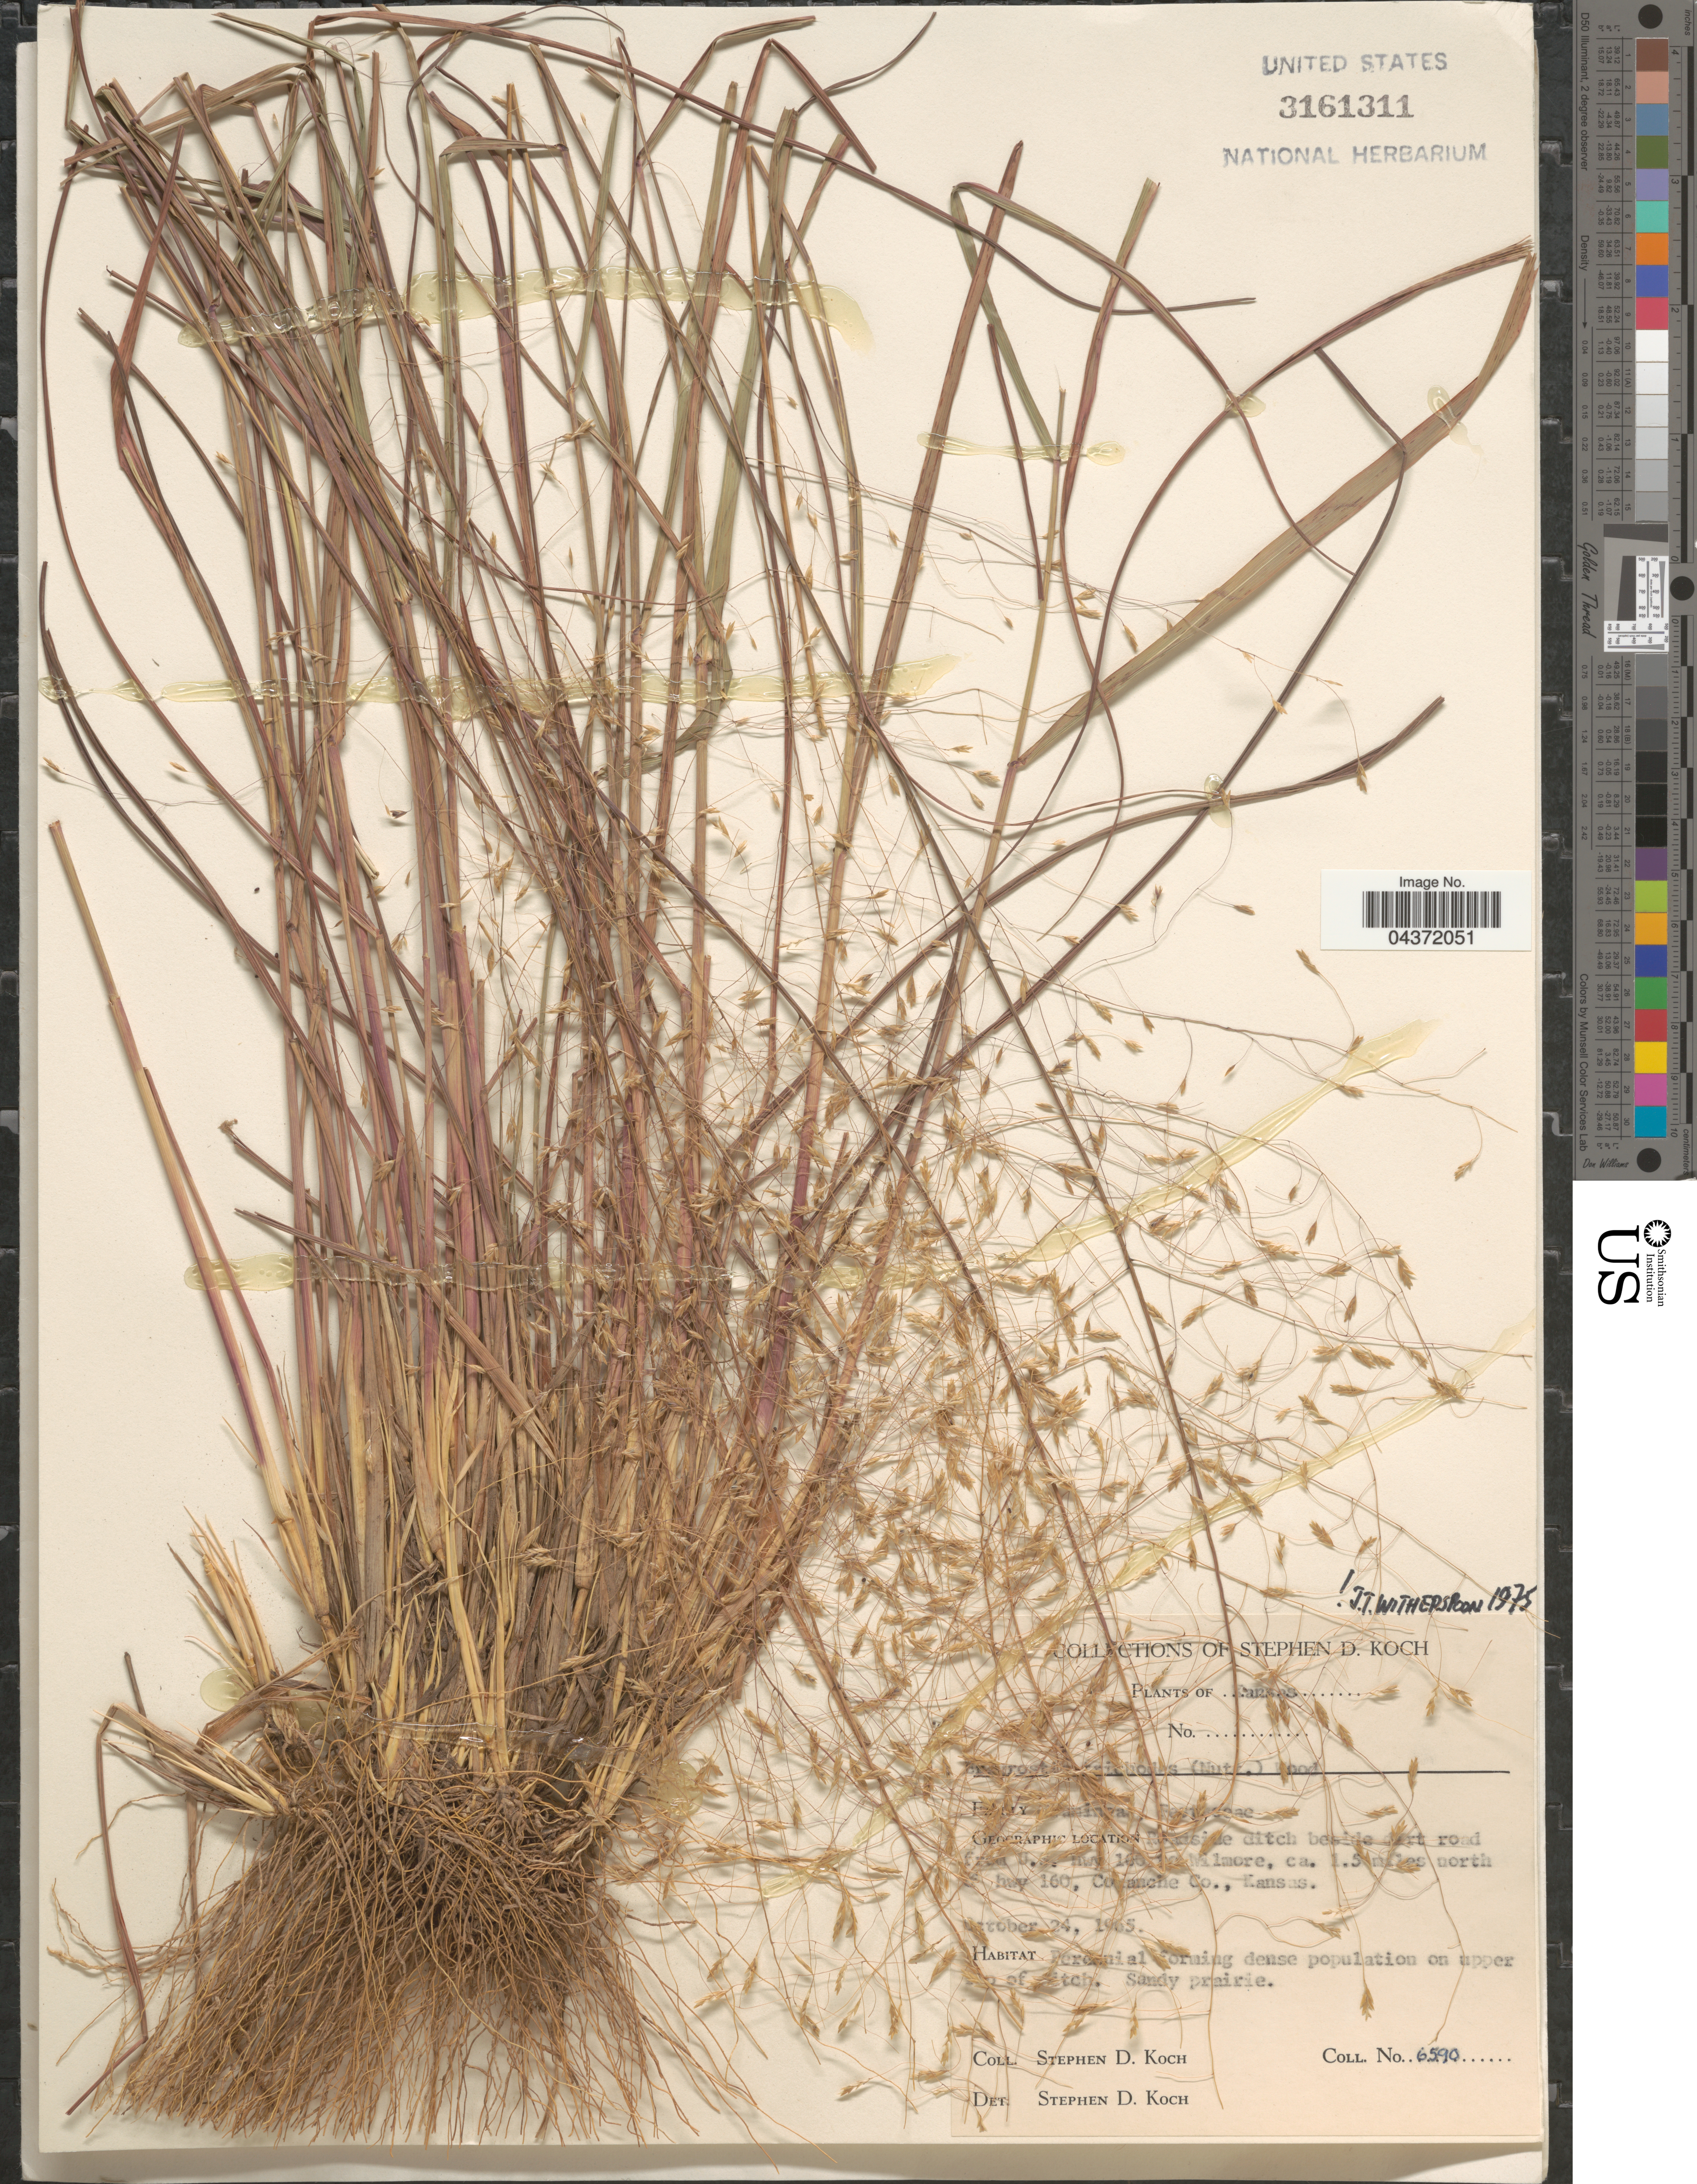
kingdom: Plantae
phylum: Tracheophyta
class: Liliopsida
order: Poales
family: Poaceae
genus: Eragrostis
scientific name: Eragrostis trichodes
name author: (Nutt.) Alph. Wood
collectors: S. D. Koch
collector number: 6590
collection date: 1965-10-24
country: United States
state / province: Kansas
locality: Roadside ditch beside dirt road from U.S. Hwy. 100 to Wilmore, ca. 1.5 miles north of hwy 160, Comanche Co.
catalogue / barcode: US 3161311